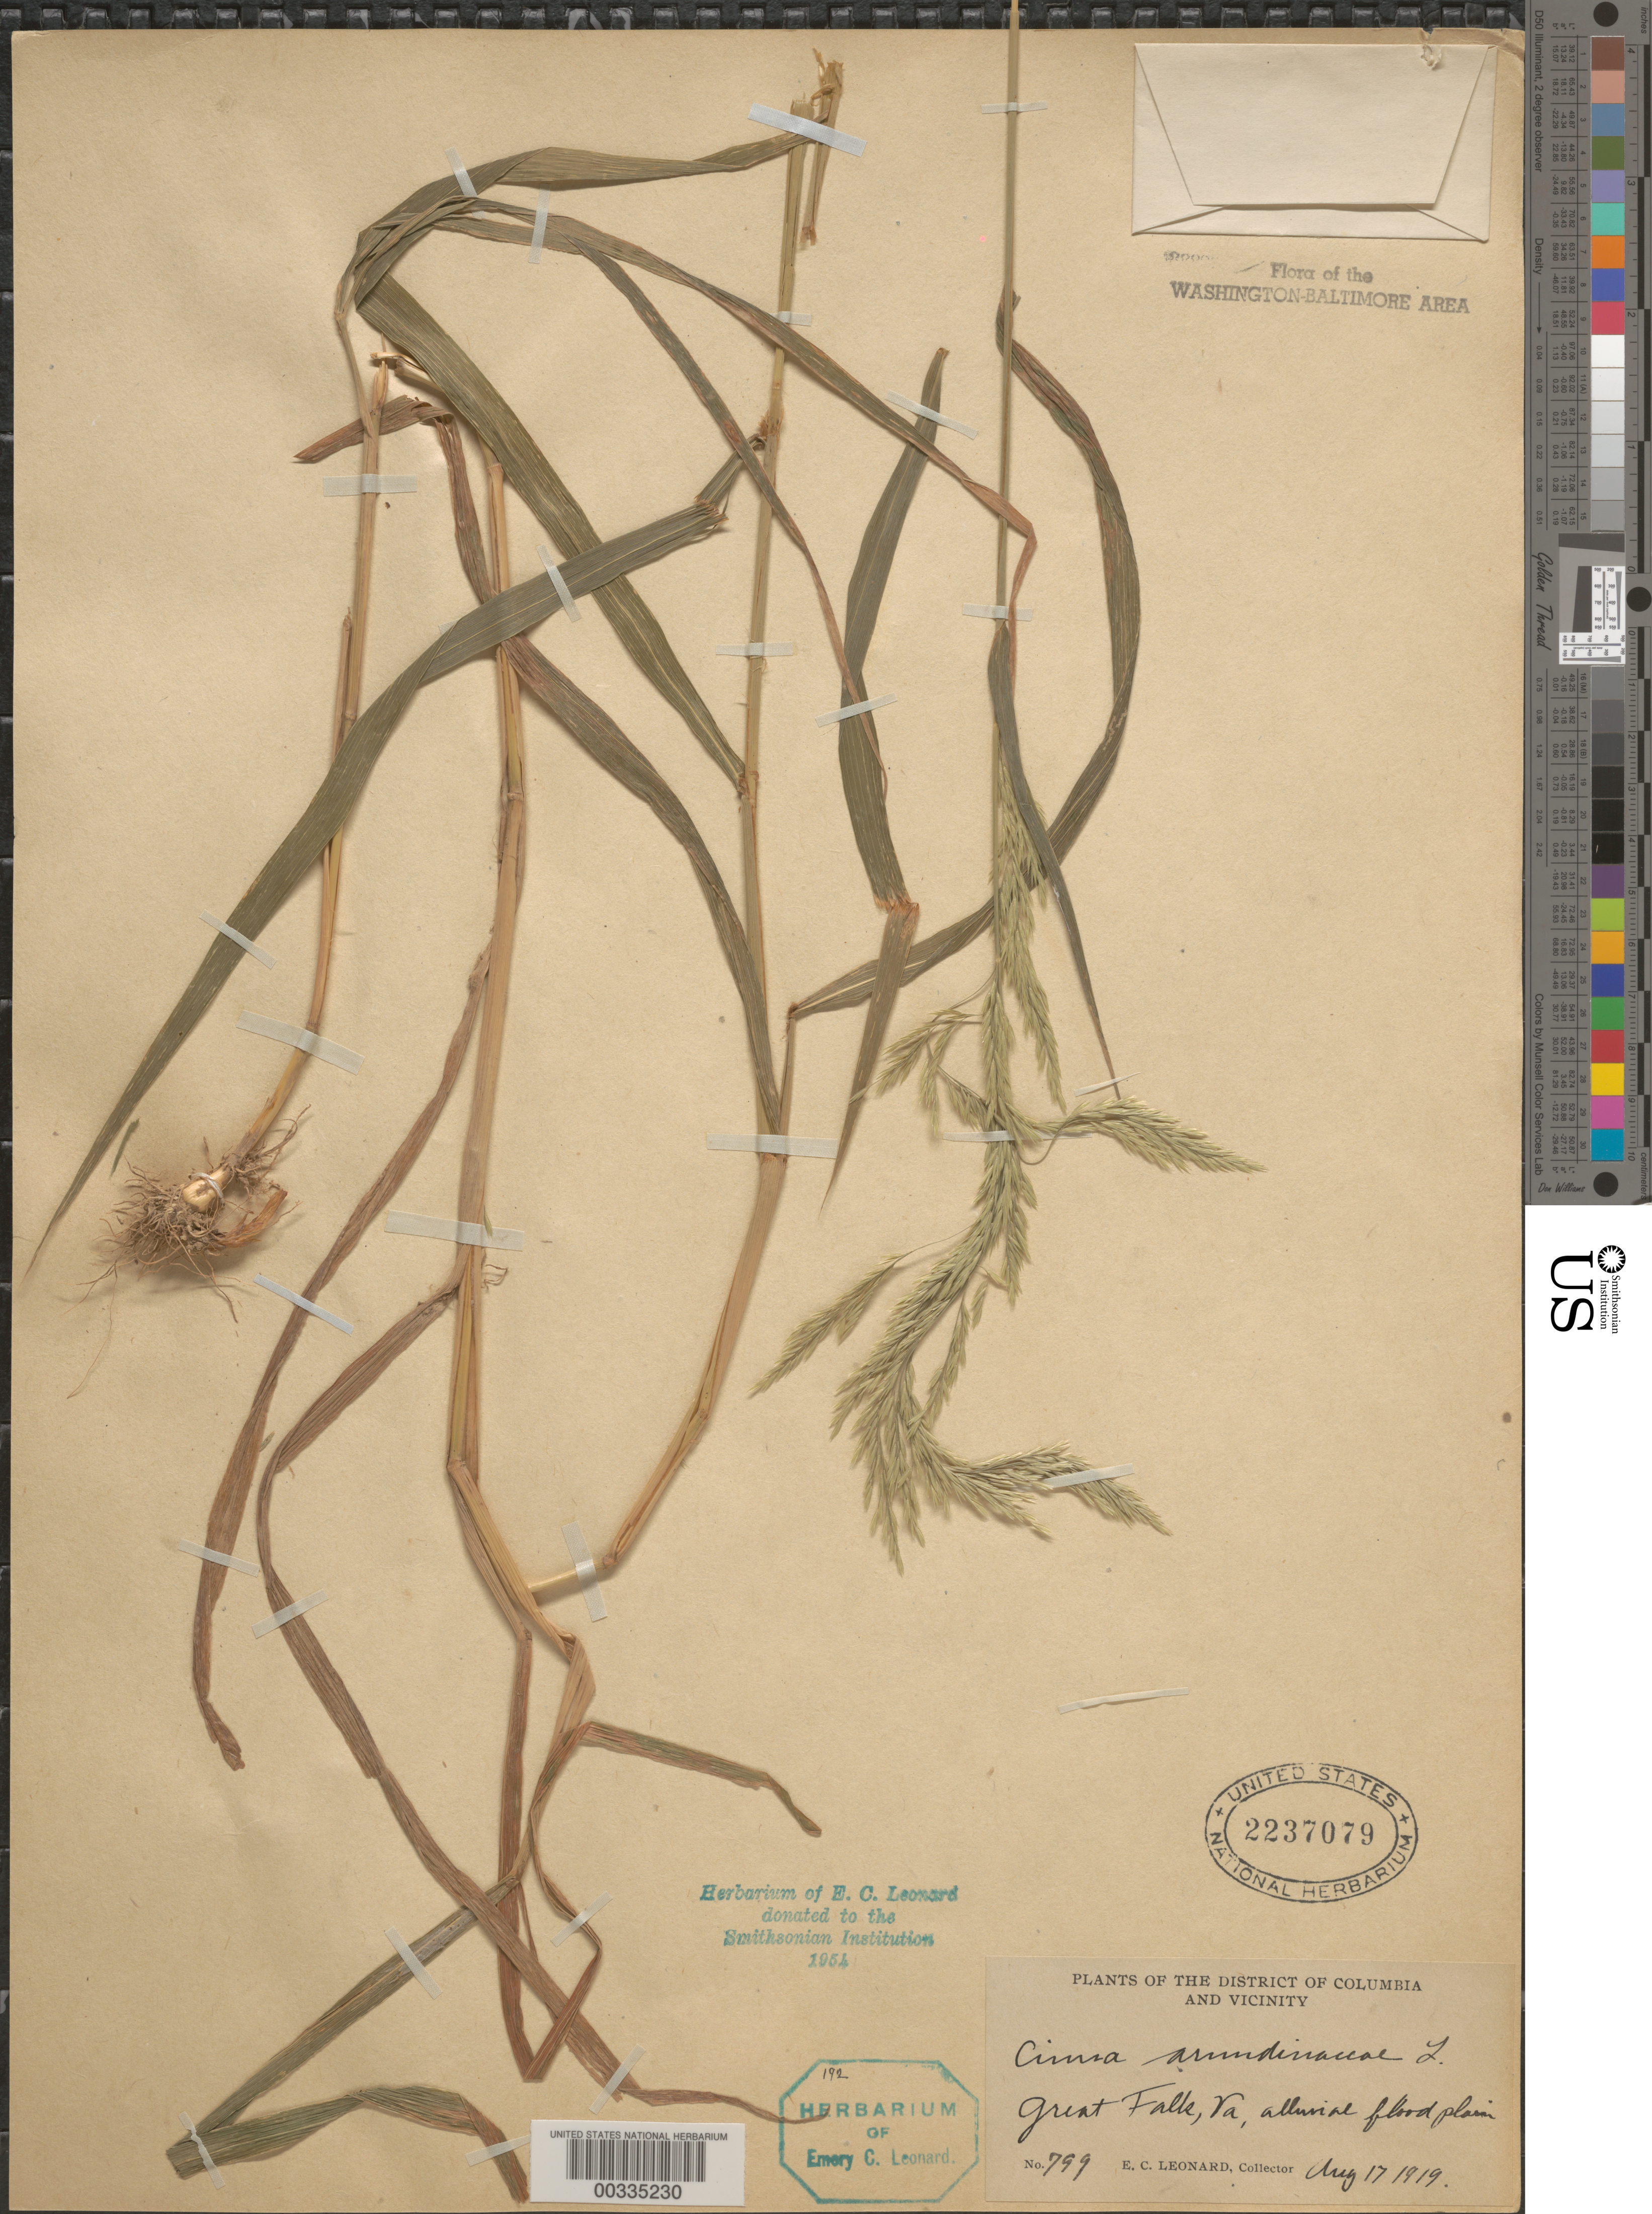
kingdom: Plantae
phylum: Tracheophyta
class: Liliopsida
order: Poales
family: Poaceae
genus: Cinna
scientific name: Cinna arundinacea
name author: L.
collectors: E. C. Leonard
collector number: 799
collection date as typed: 17 Aug 1919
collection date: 1919-08-17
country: United States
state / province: Virginia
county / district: Fairfax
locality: Great Falls C. and O. Canal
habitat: Alluvial flood plain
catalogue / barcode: US 2237079